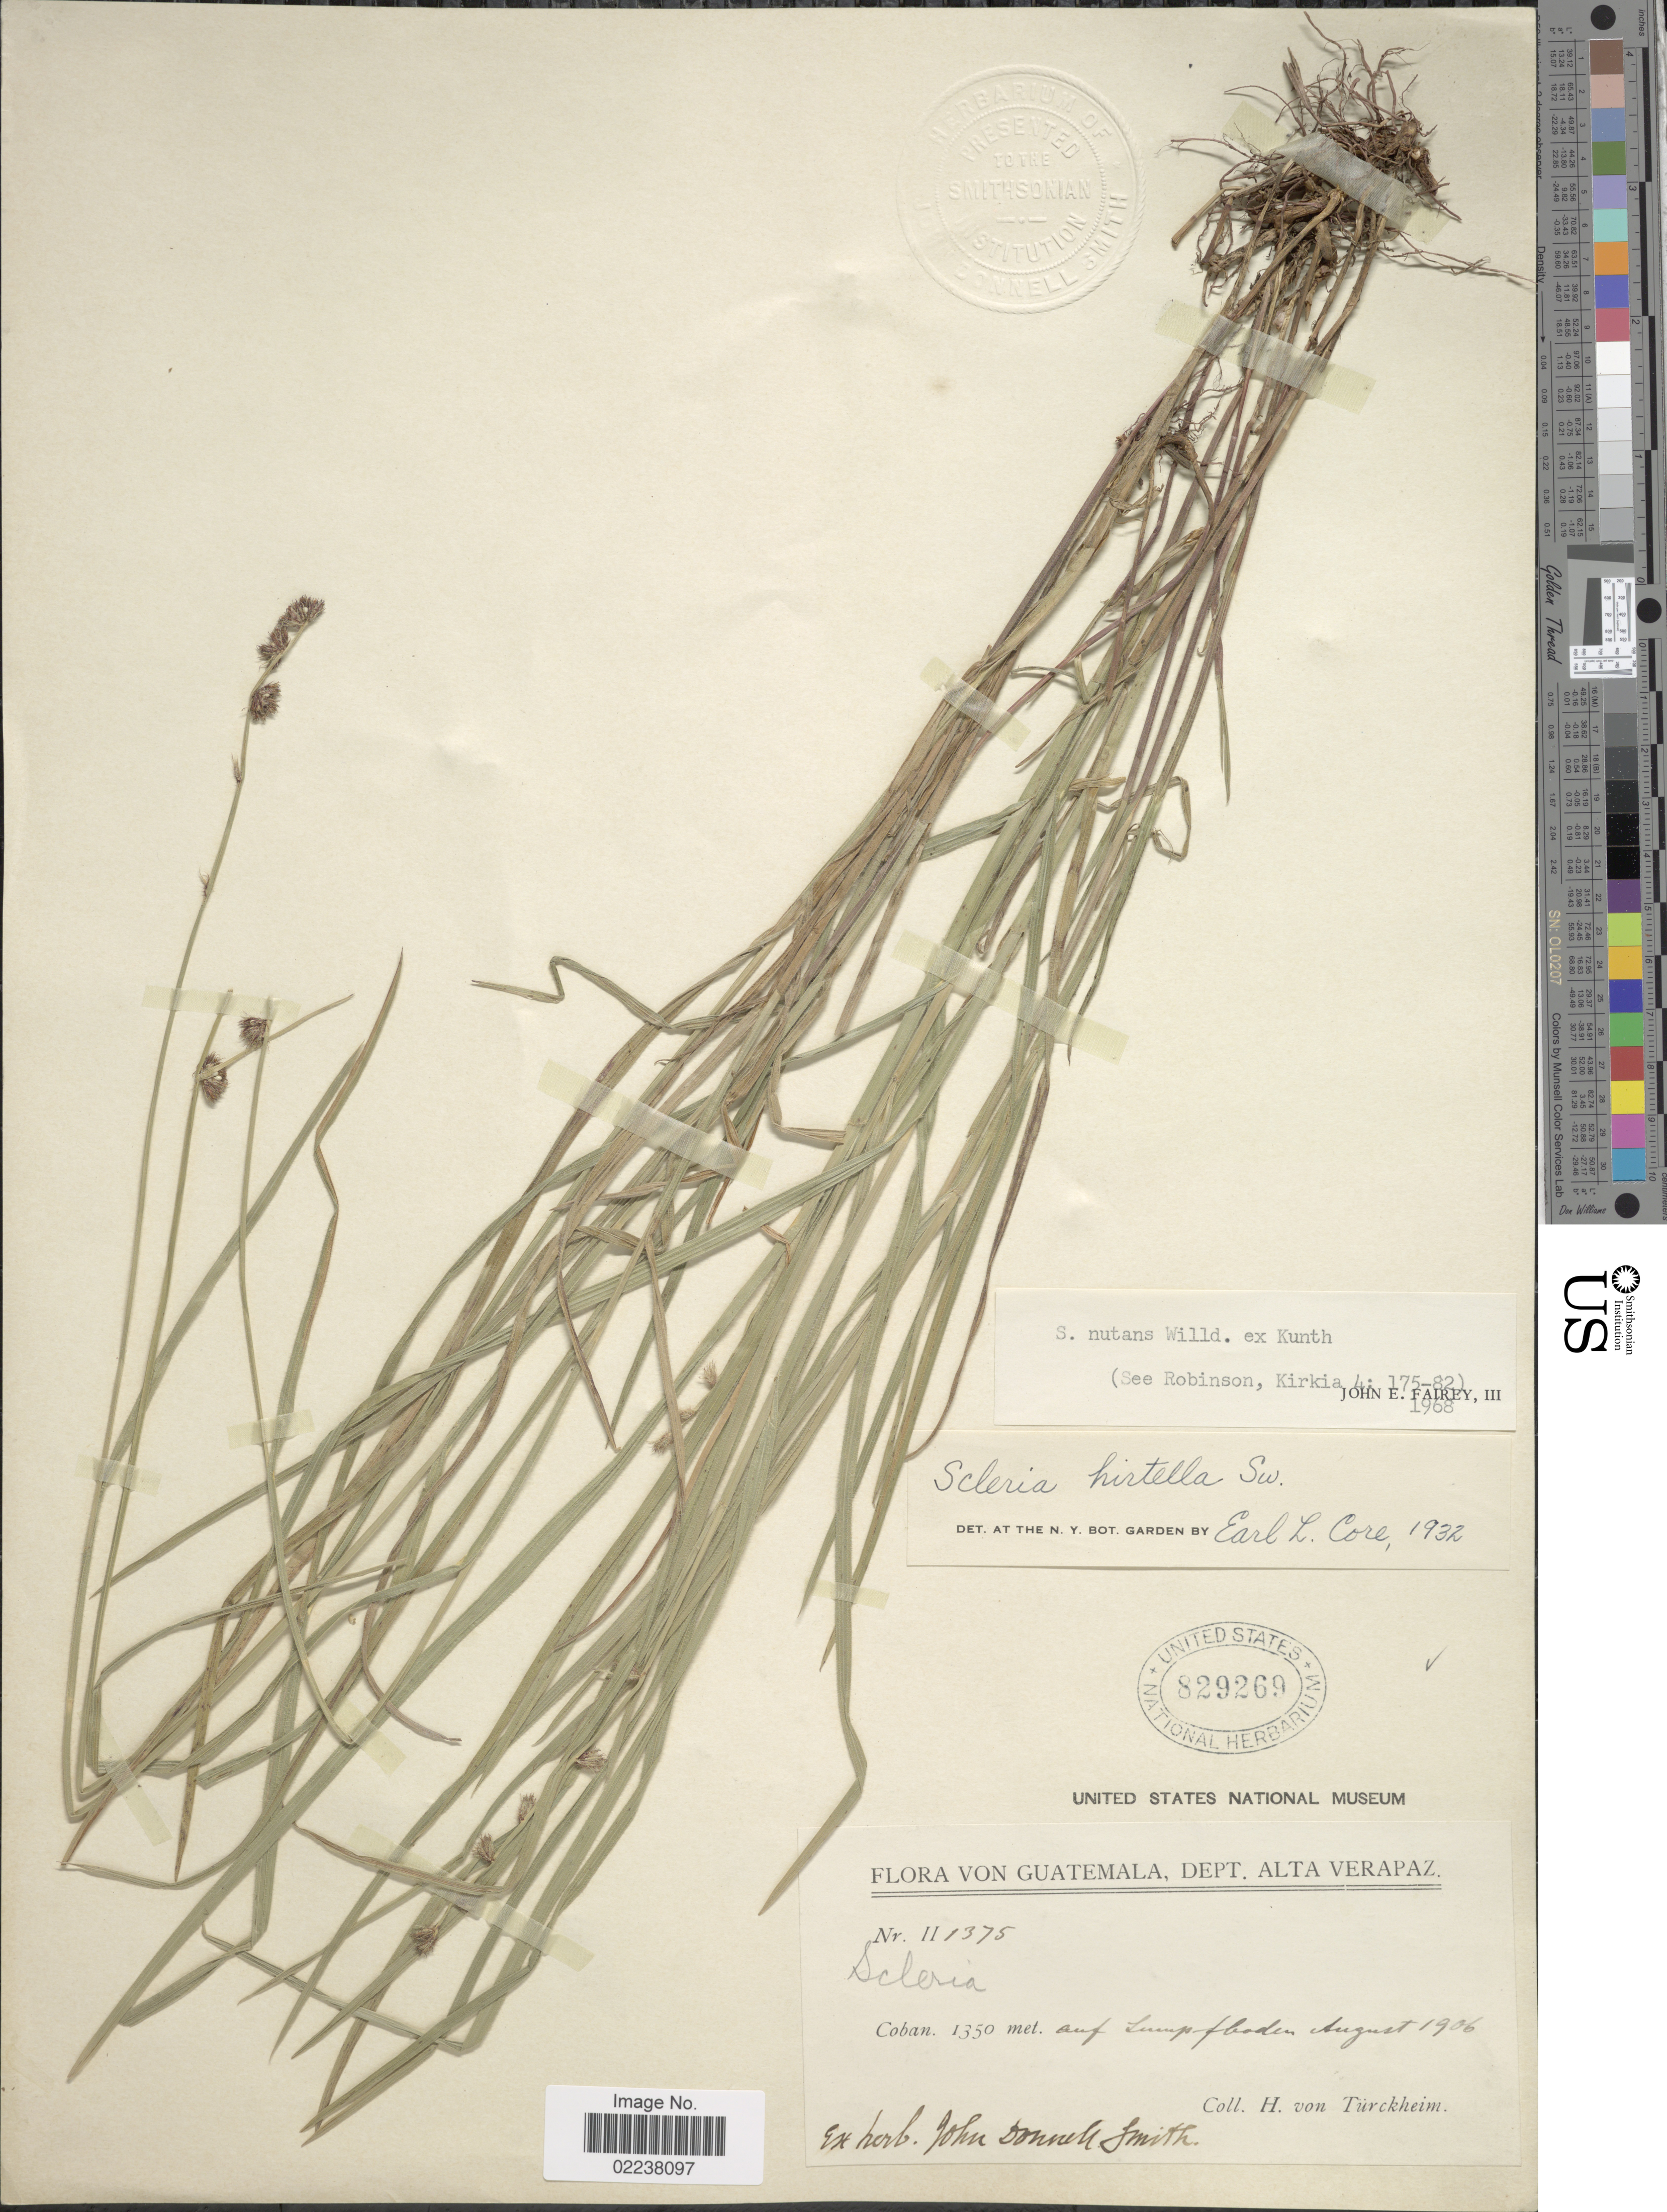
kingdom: Plantae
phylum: Tracheophyta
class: Liliopsida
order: Poales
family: Cyperaceae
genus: Scleria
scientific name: Scleria distans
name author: Poir.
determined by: Strong, Mark T., (BOT), Smithsonian Institution - National Museum of Natural History (UNITED STATES)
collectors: H. von Türckheim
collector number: II 1375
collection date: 1906-08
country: Guatemala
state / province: Alta Verapaz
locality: Coban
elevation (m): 1350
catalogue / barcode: US 829269